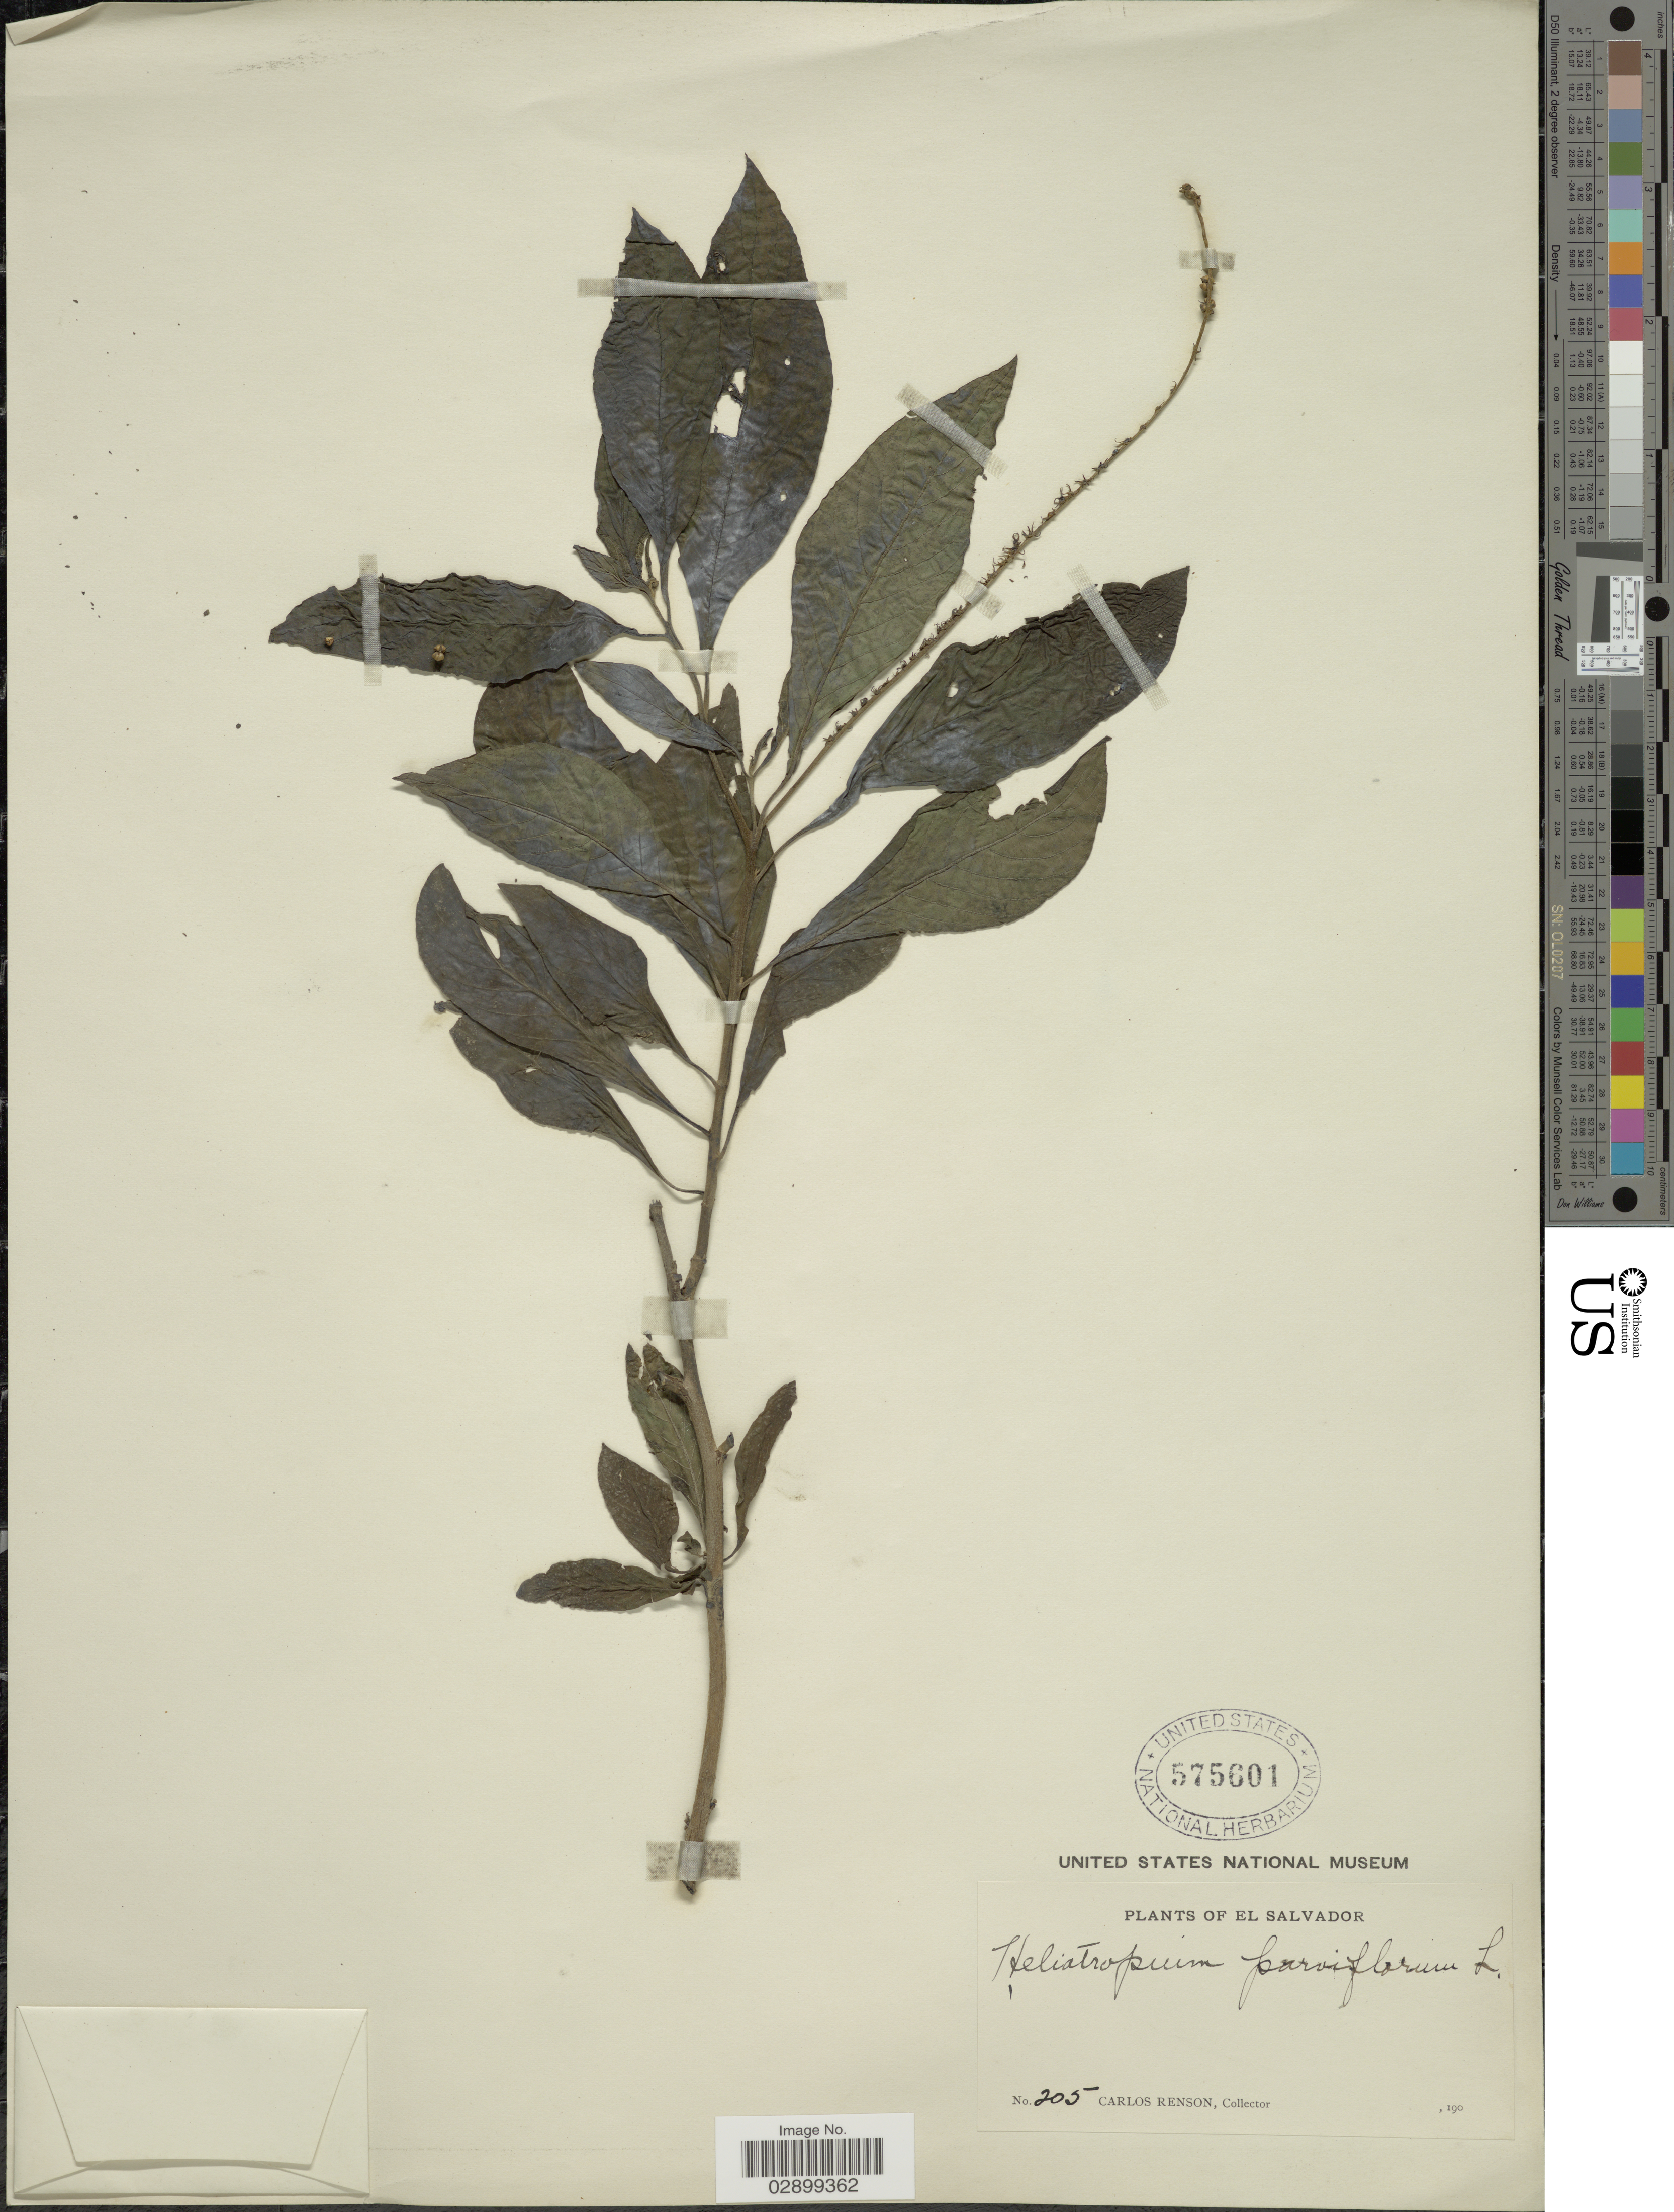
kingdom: Plantae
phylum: Tracheophyta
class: Magnoliopsida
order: Boraginales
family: Heliotropiaceae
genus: Heliotropium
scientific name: Heliotropium angiospermum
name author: Murray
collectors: C. Renson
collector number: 205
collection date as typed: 190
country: El Salvador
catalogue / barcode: US 575601